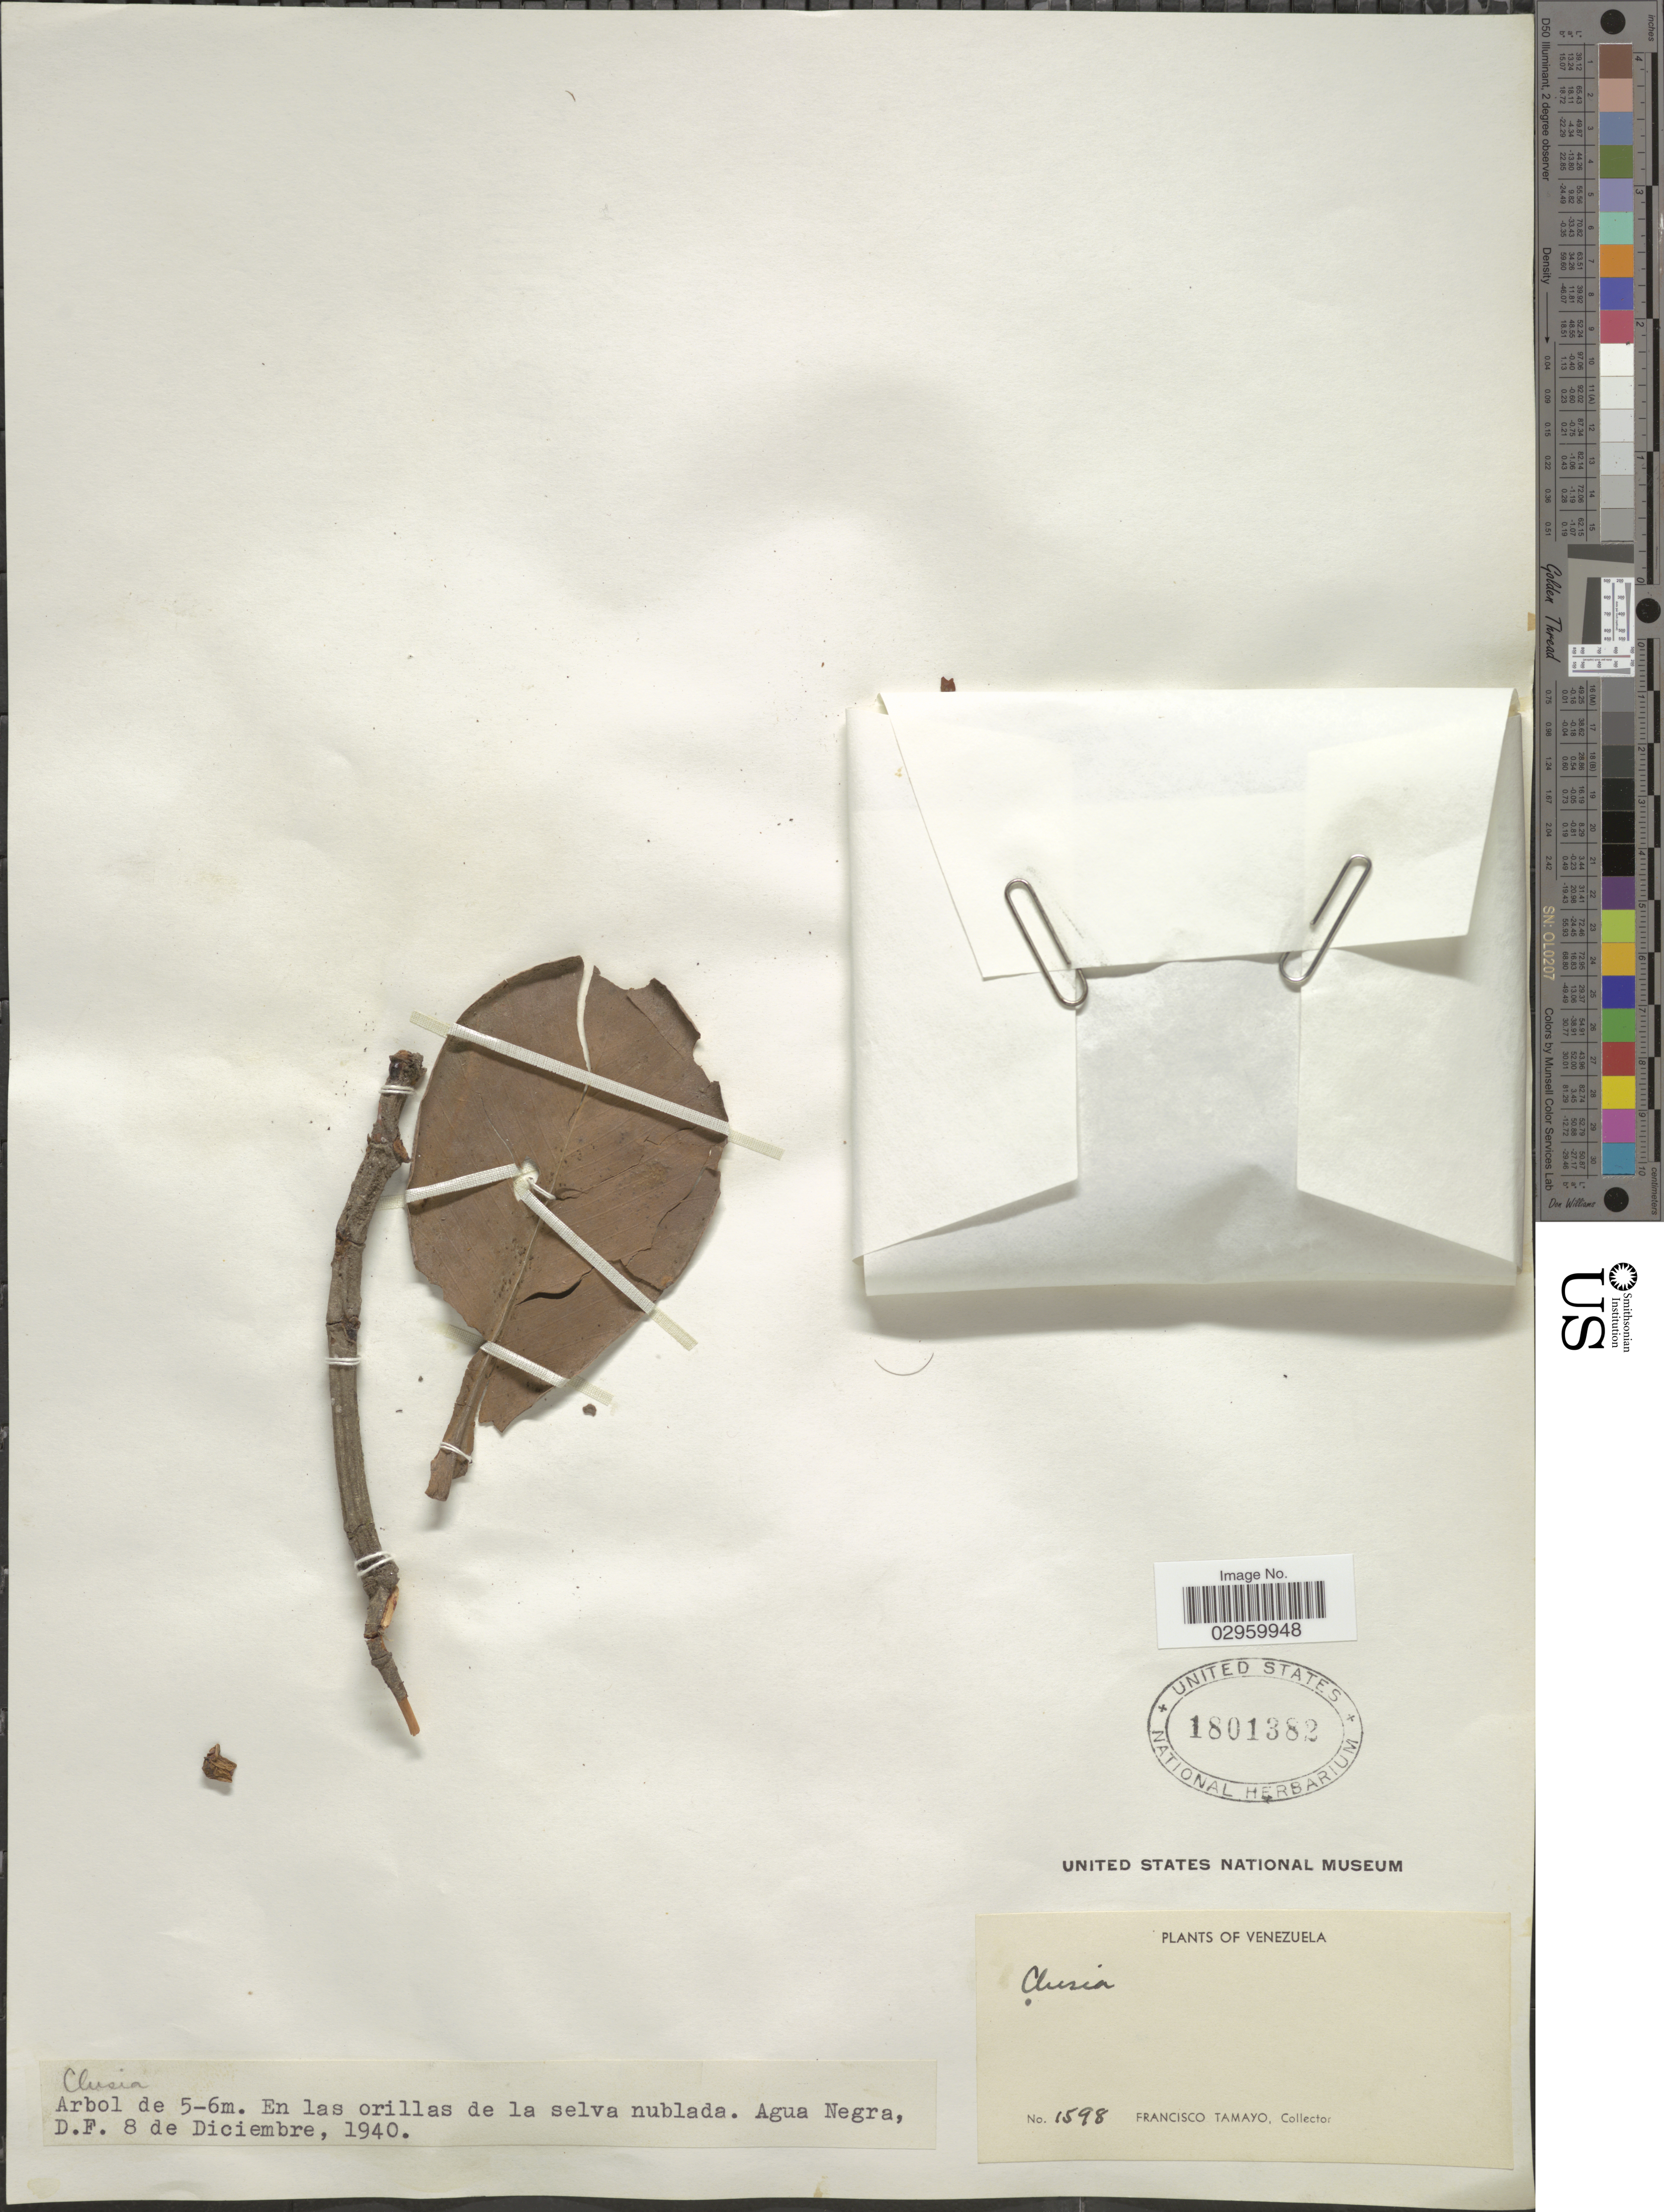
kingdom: Plantae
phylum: Tracheophyta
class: Magnoliopsida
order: Malpighiales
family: Clusiaceae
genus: Clusia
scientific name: Clusia sp.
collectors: F. Tamayo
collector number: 1598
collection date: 1940-12-08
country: Venezuela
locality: Agua Negra, D.F.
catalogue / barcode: US 1801382